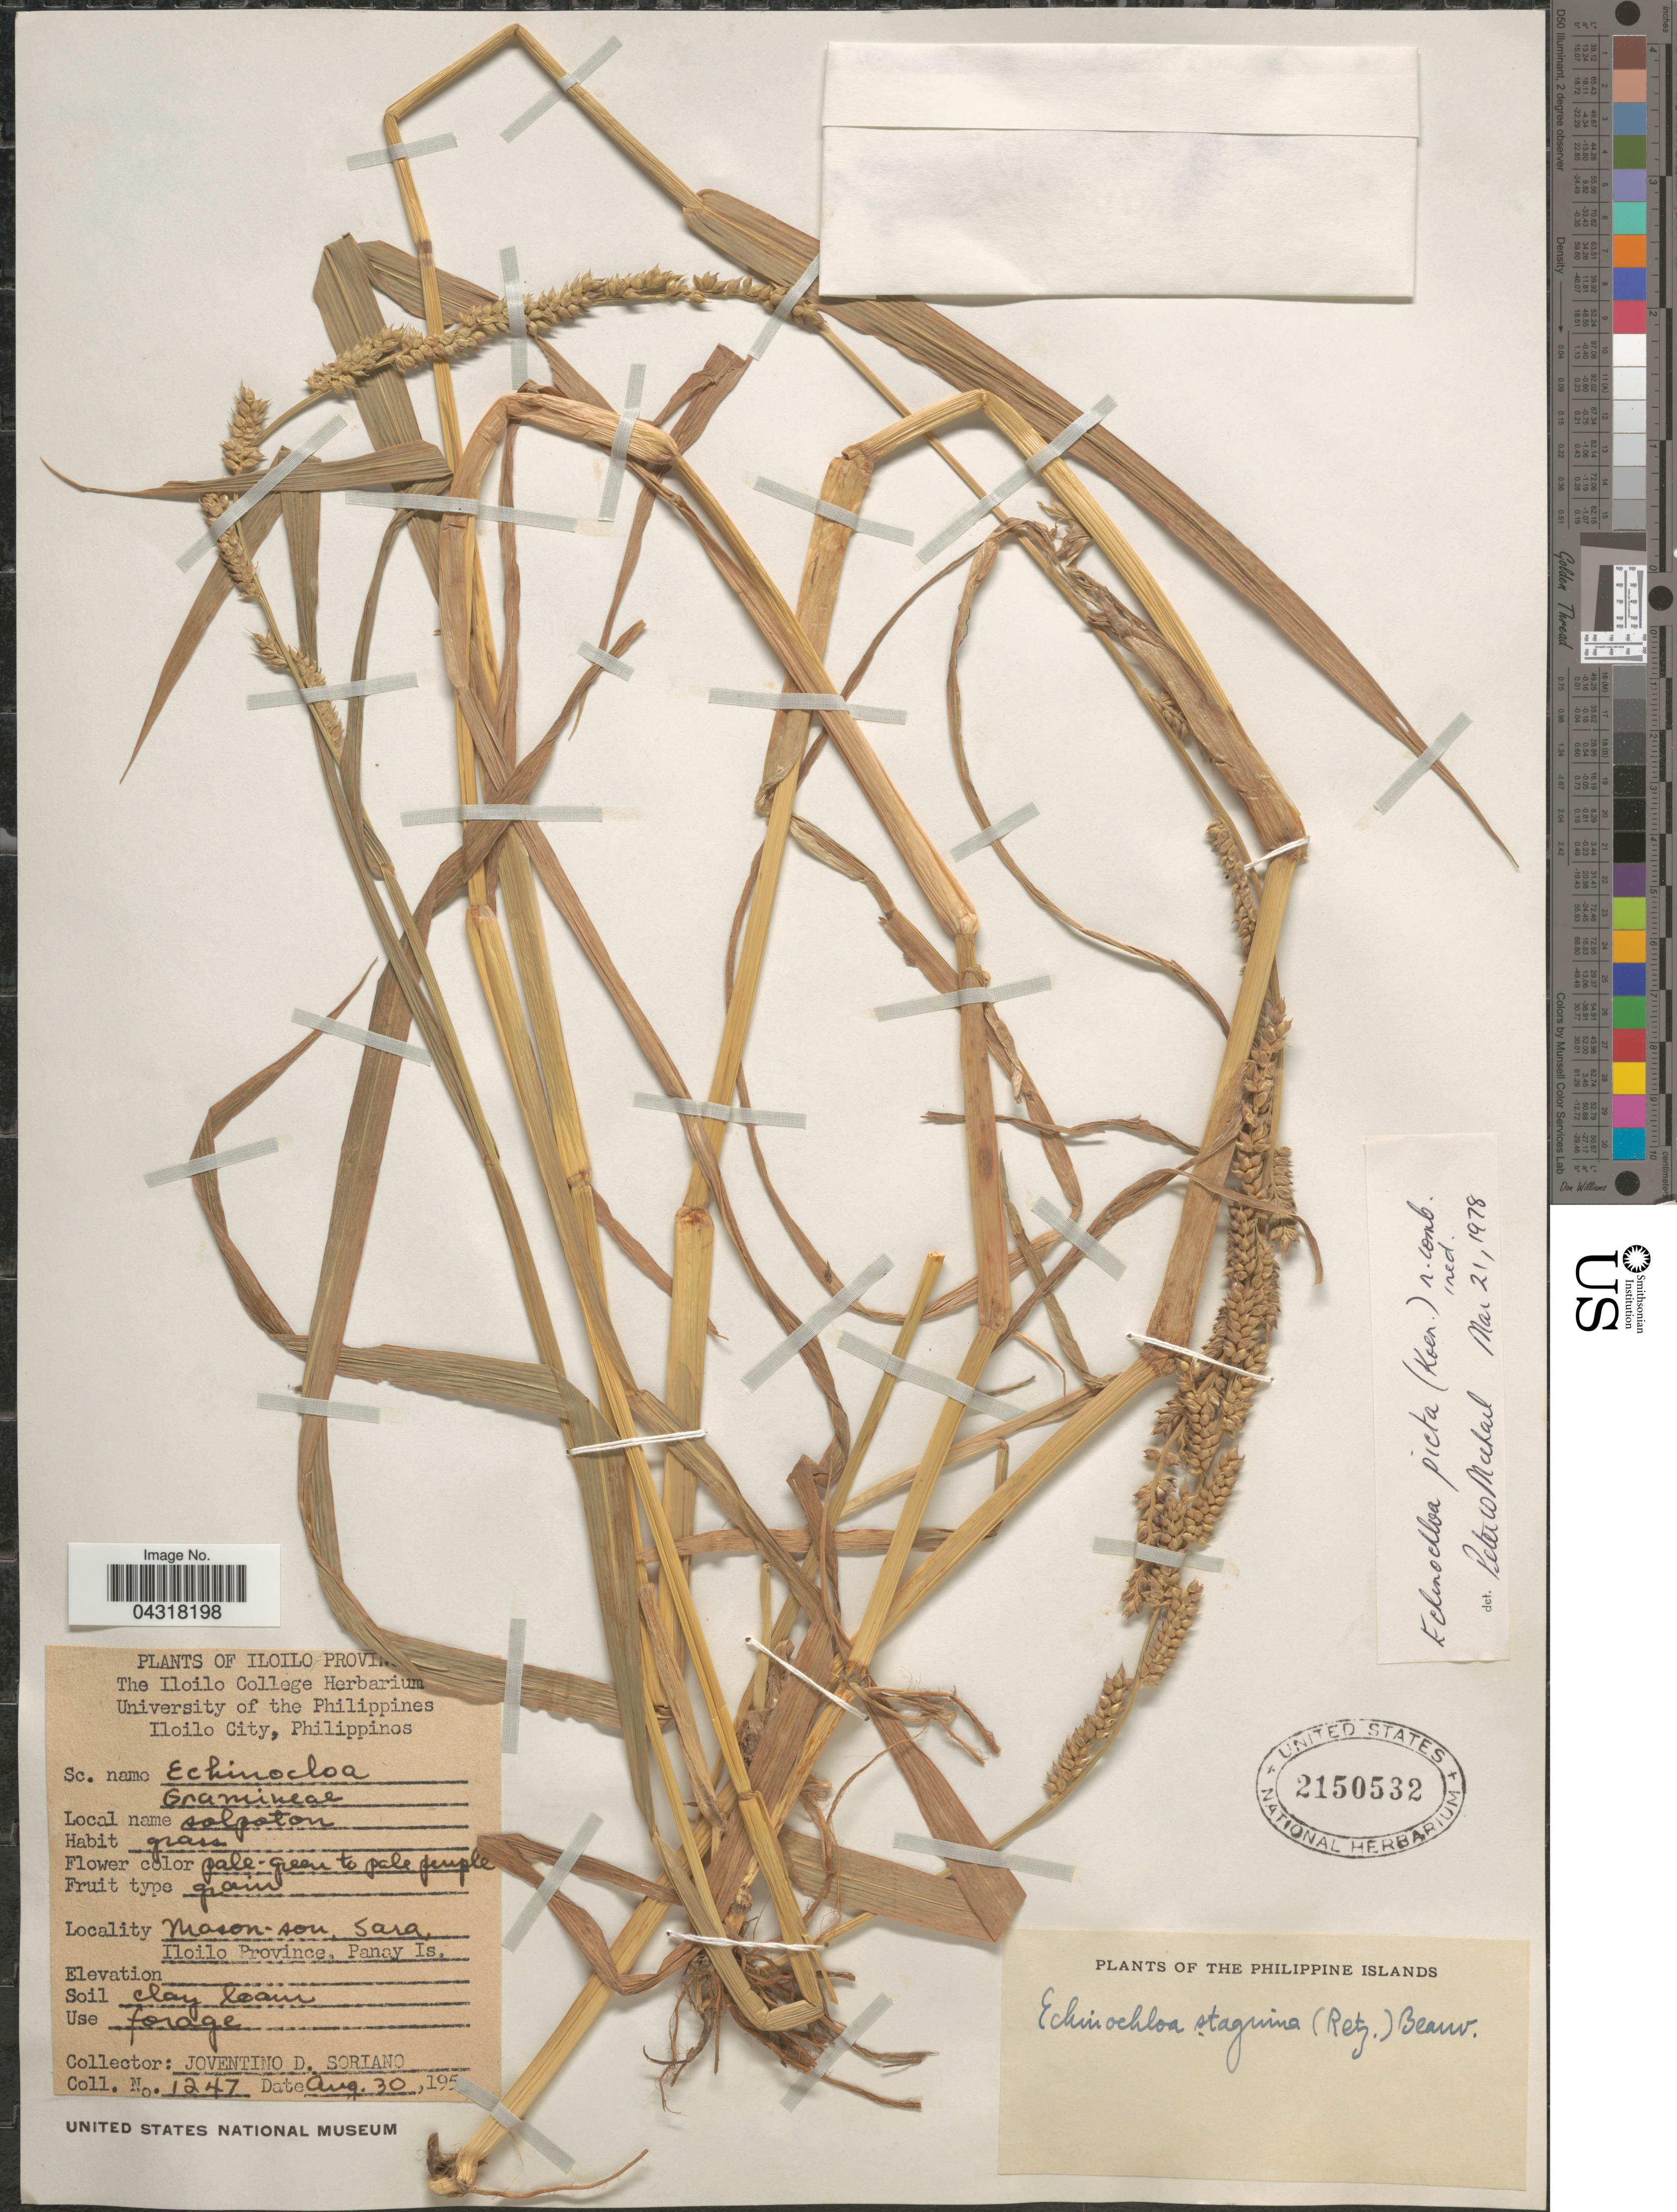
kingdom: Plantae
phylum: Tracheophyta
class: Liliopsida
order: Poales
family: Poaceae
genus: Echinochloa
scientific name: Echinochloa picta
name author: (K.D. Koenig) Michael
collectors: J. Soriano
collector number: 1247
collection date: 1950-08-30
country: Philippines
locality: Mason-son, Sara, Iloilo Province, Panay Is.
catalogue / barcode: US 2150532